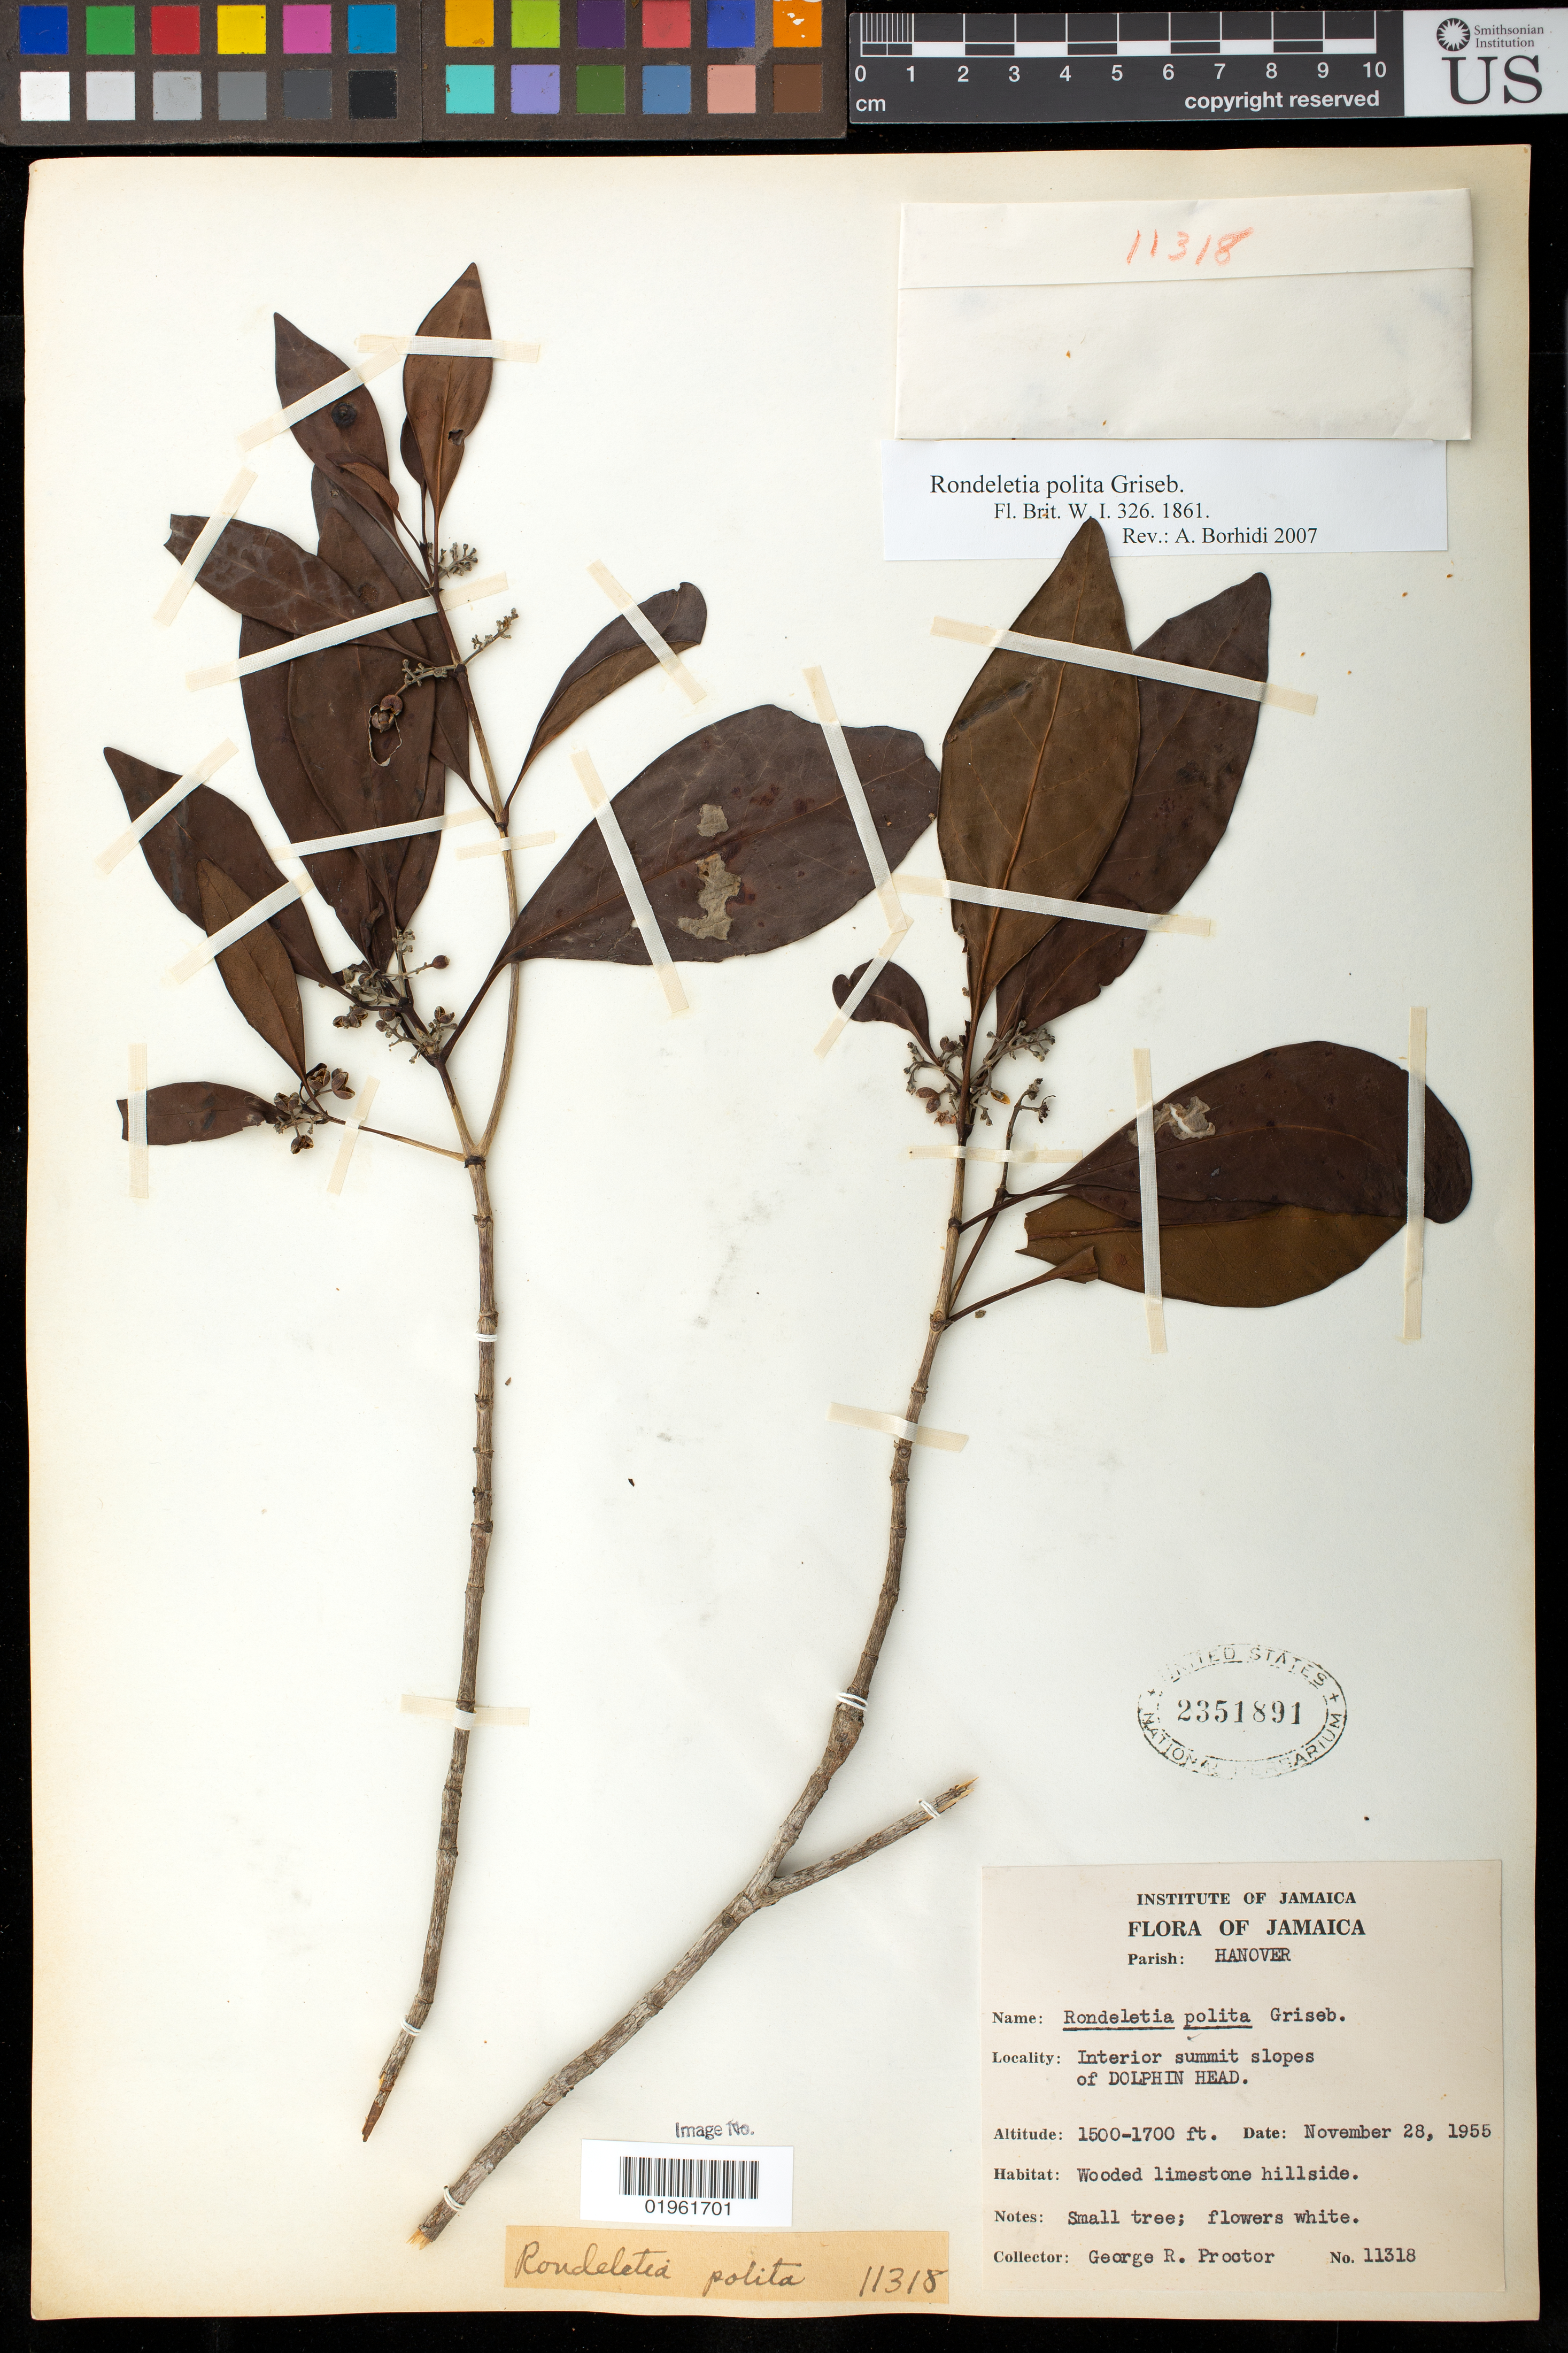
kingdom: Plantae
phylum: Tracheophyta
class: Magnoliopsida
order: Gentianales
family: Rubiaceae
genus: Rondeletia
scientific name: Rondeletia polita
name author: Griseb.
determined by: Borhidi, Attila L.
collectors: G. R. Proctor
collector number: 11318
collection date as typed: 28 Nov 1955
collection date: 1955-11-28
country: Jamaica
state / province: Hanover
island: Greater Antilles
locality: Interior summit slopes of dolphin head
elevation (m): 457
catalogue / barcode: US 2351891